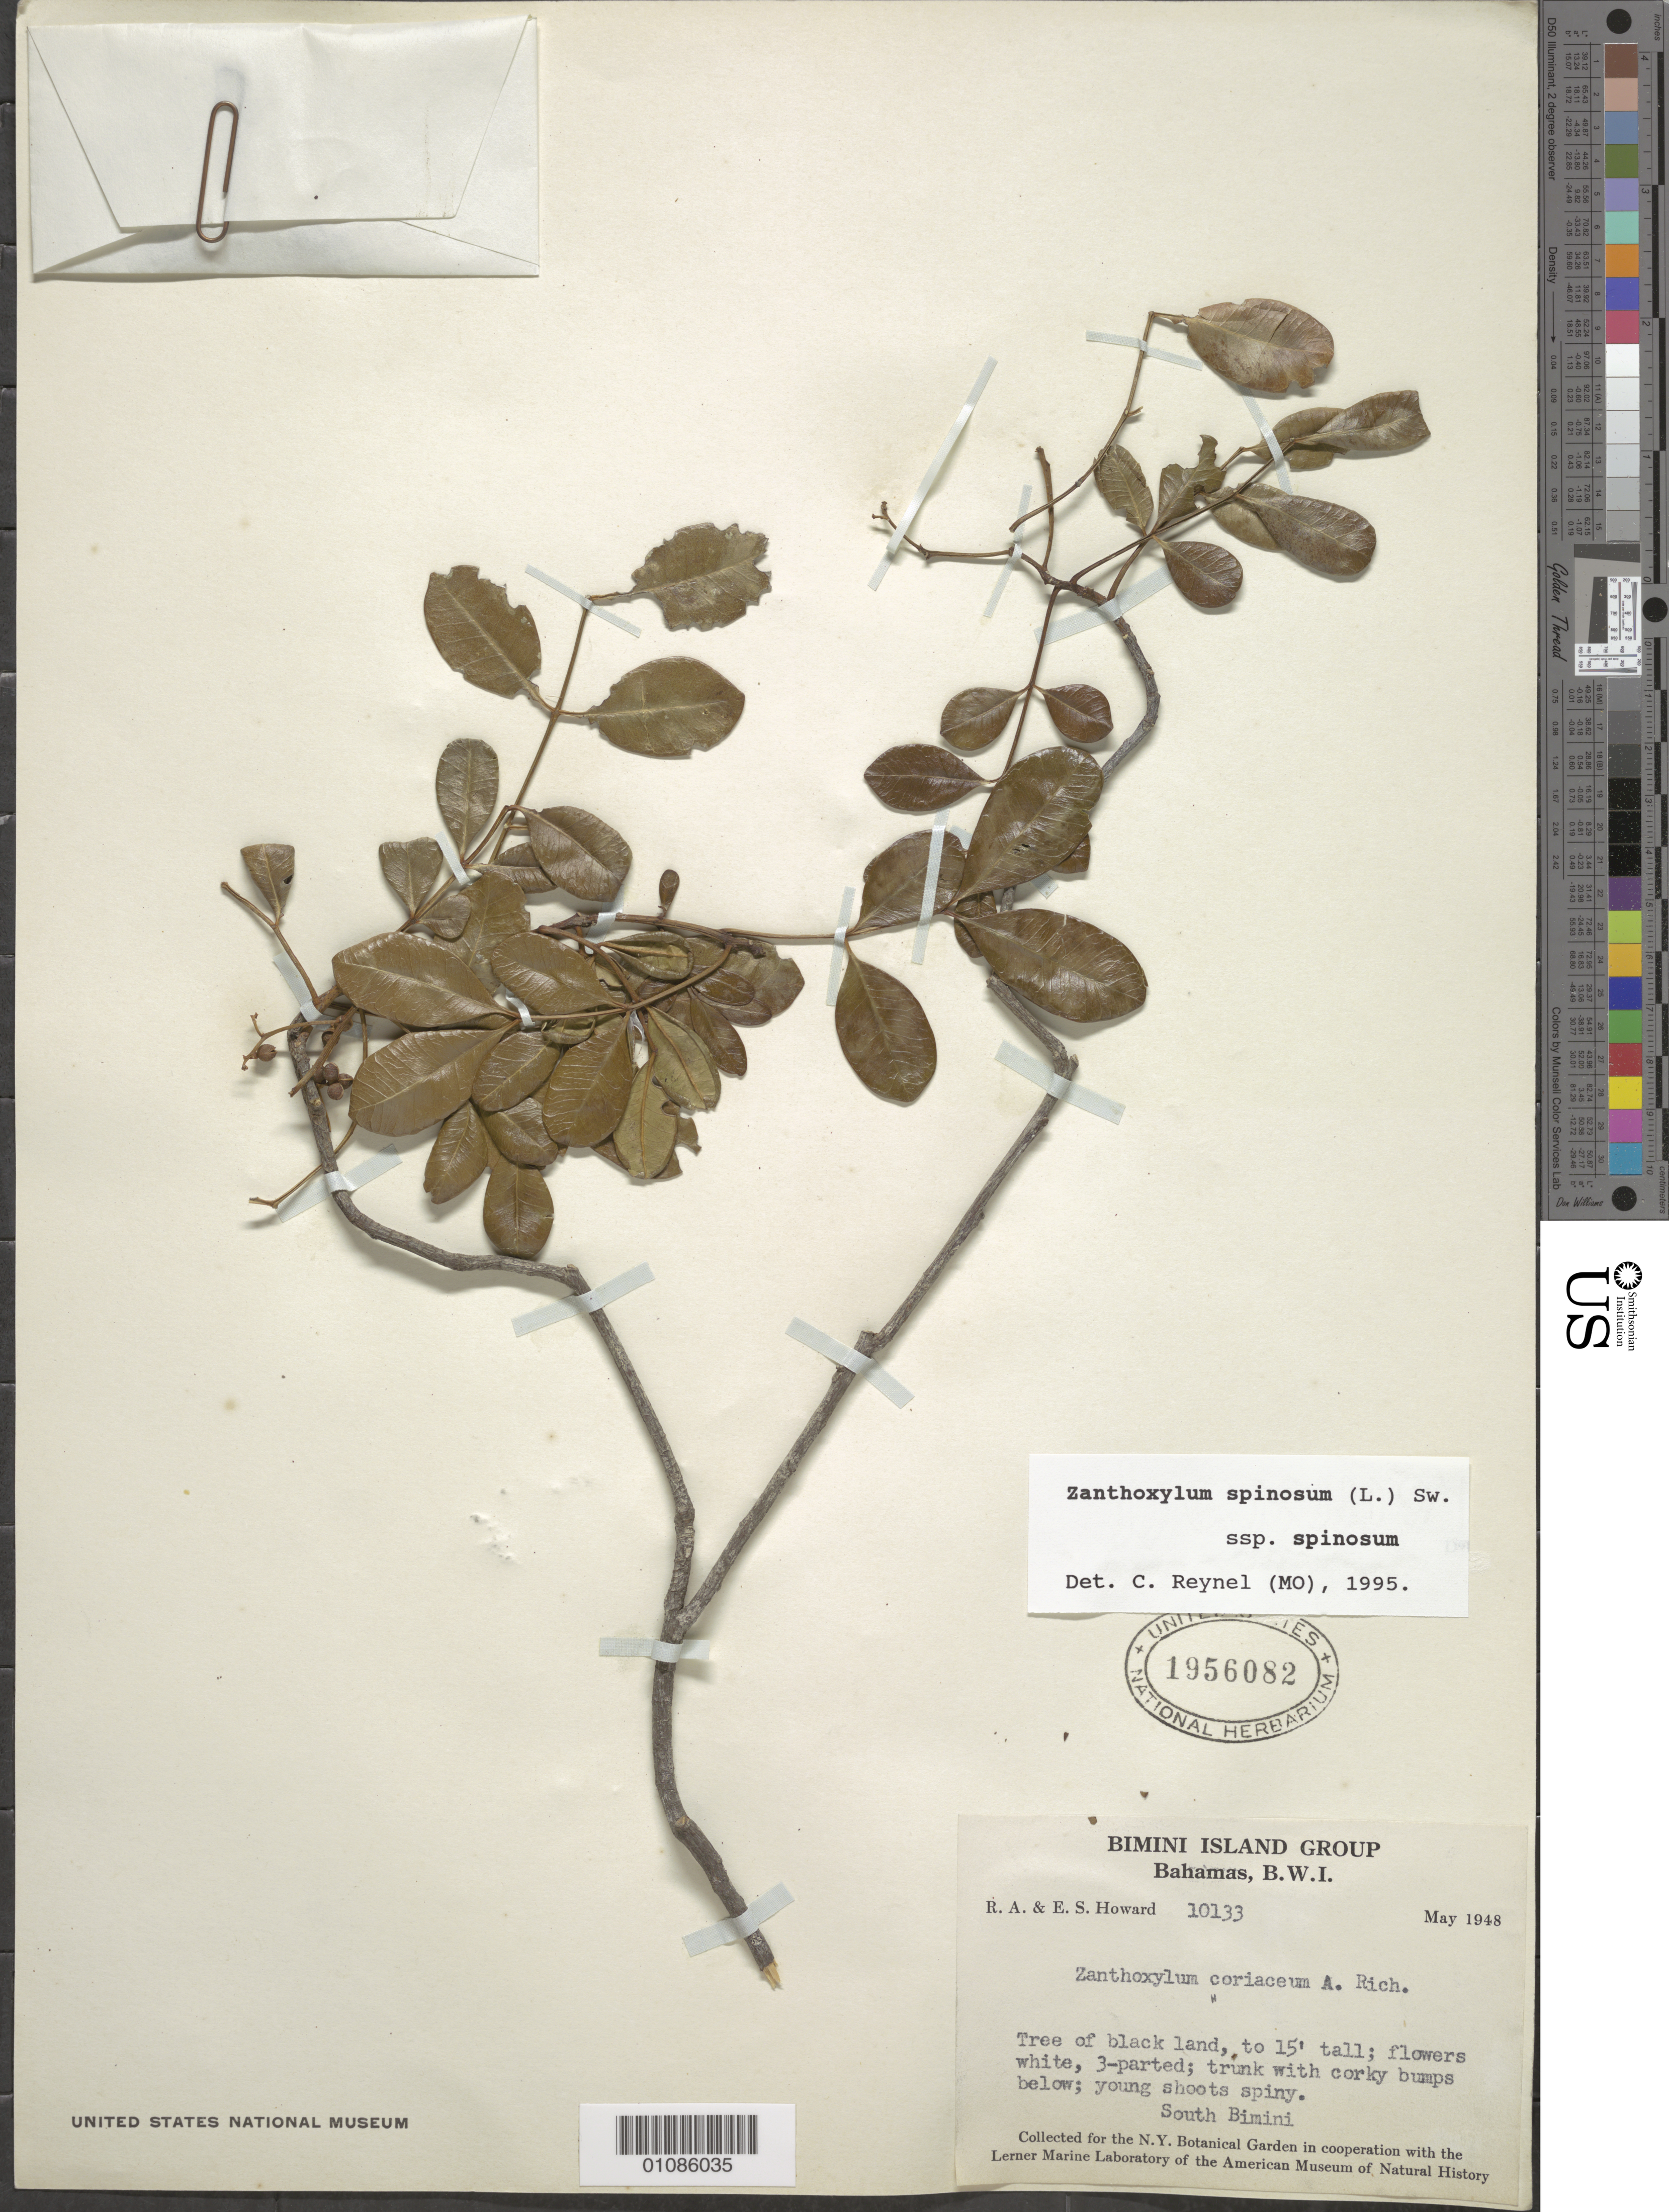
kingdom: Plantae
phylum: Tracheophyta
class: Magnoliopsida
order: Sapindales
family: Rutaceae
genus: Zanthoxylum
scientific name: Zanthoxylum coriaceum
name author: A. Rich.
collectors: E. S. Howard & R. A. Howard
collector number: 10133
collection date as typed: May 1948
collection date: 1948-05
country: Bahamas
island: Bimini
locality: S Bimini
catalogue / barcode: US 1956082